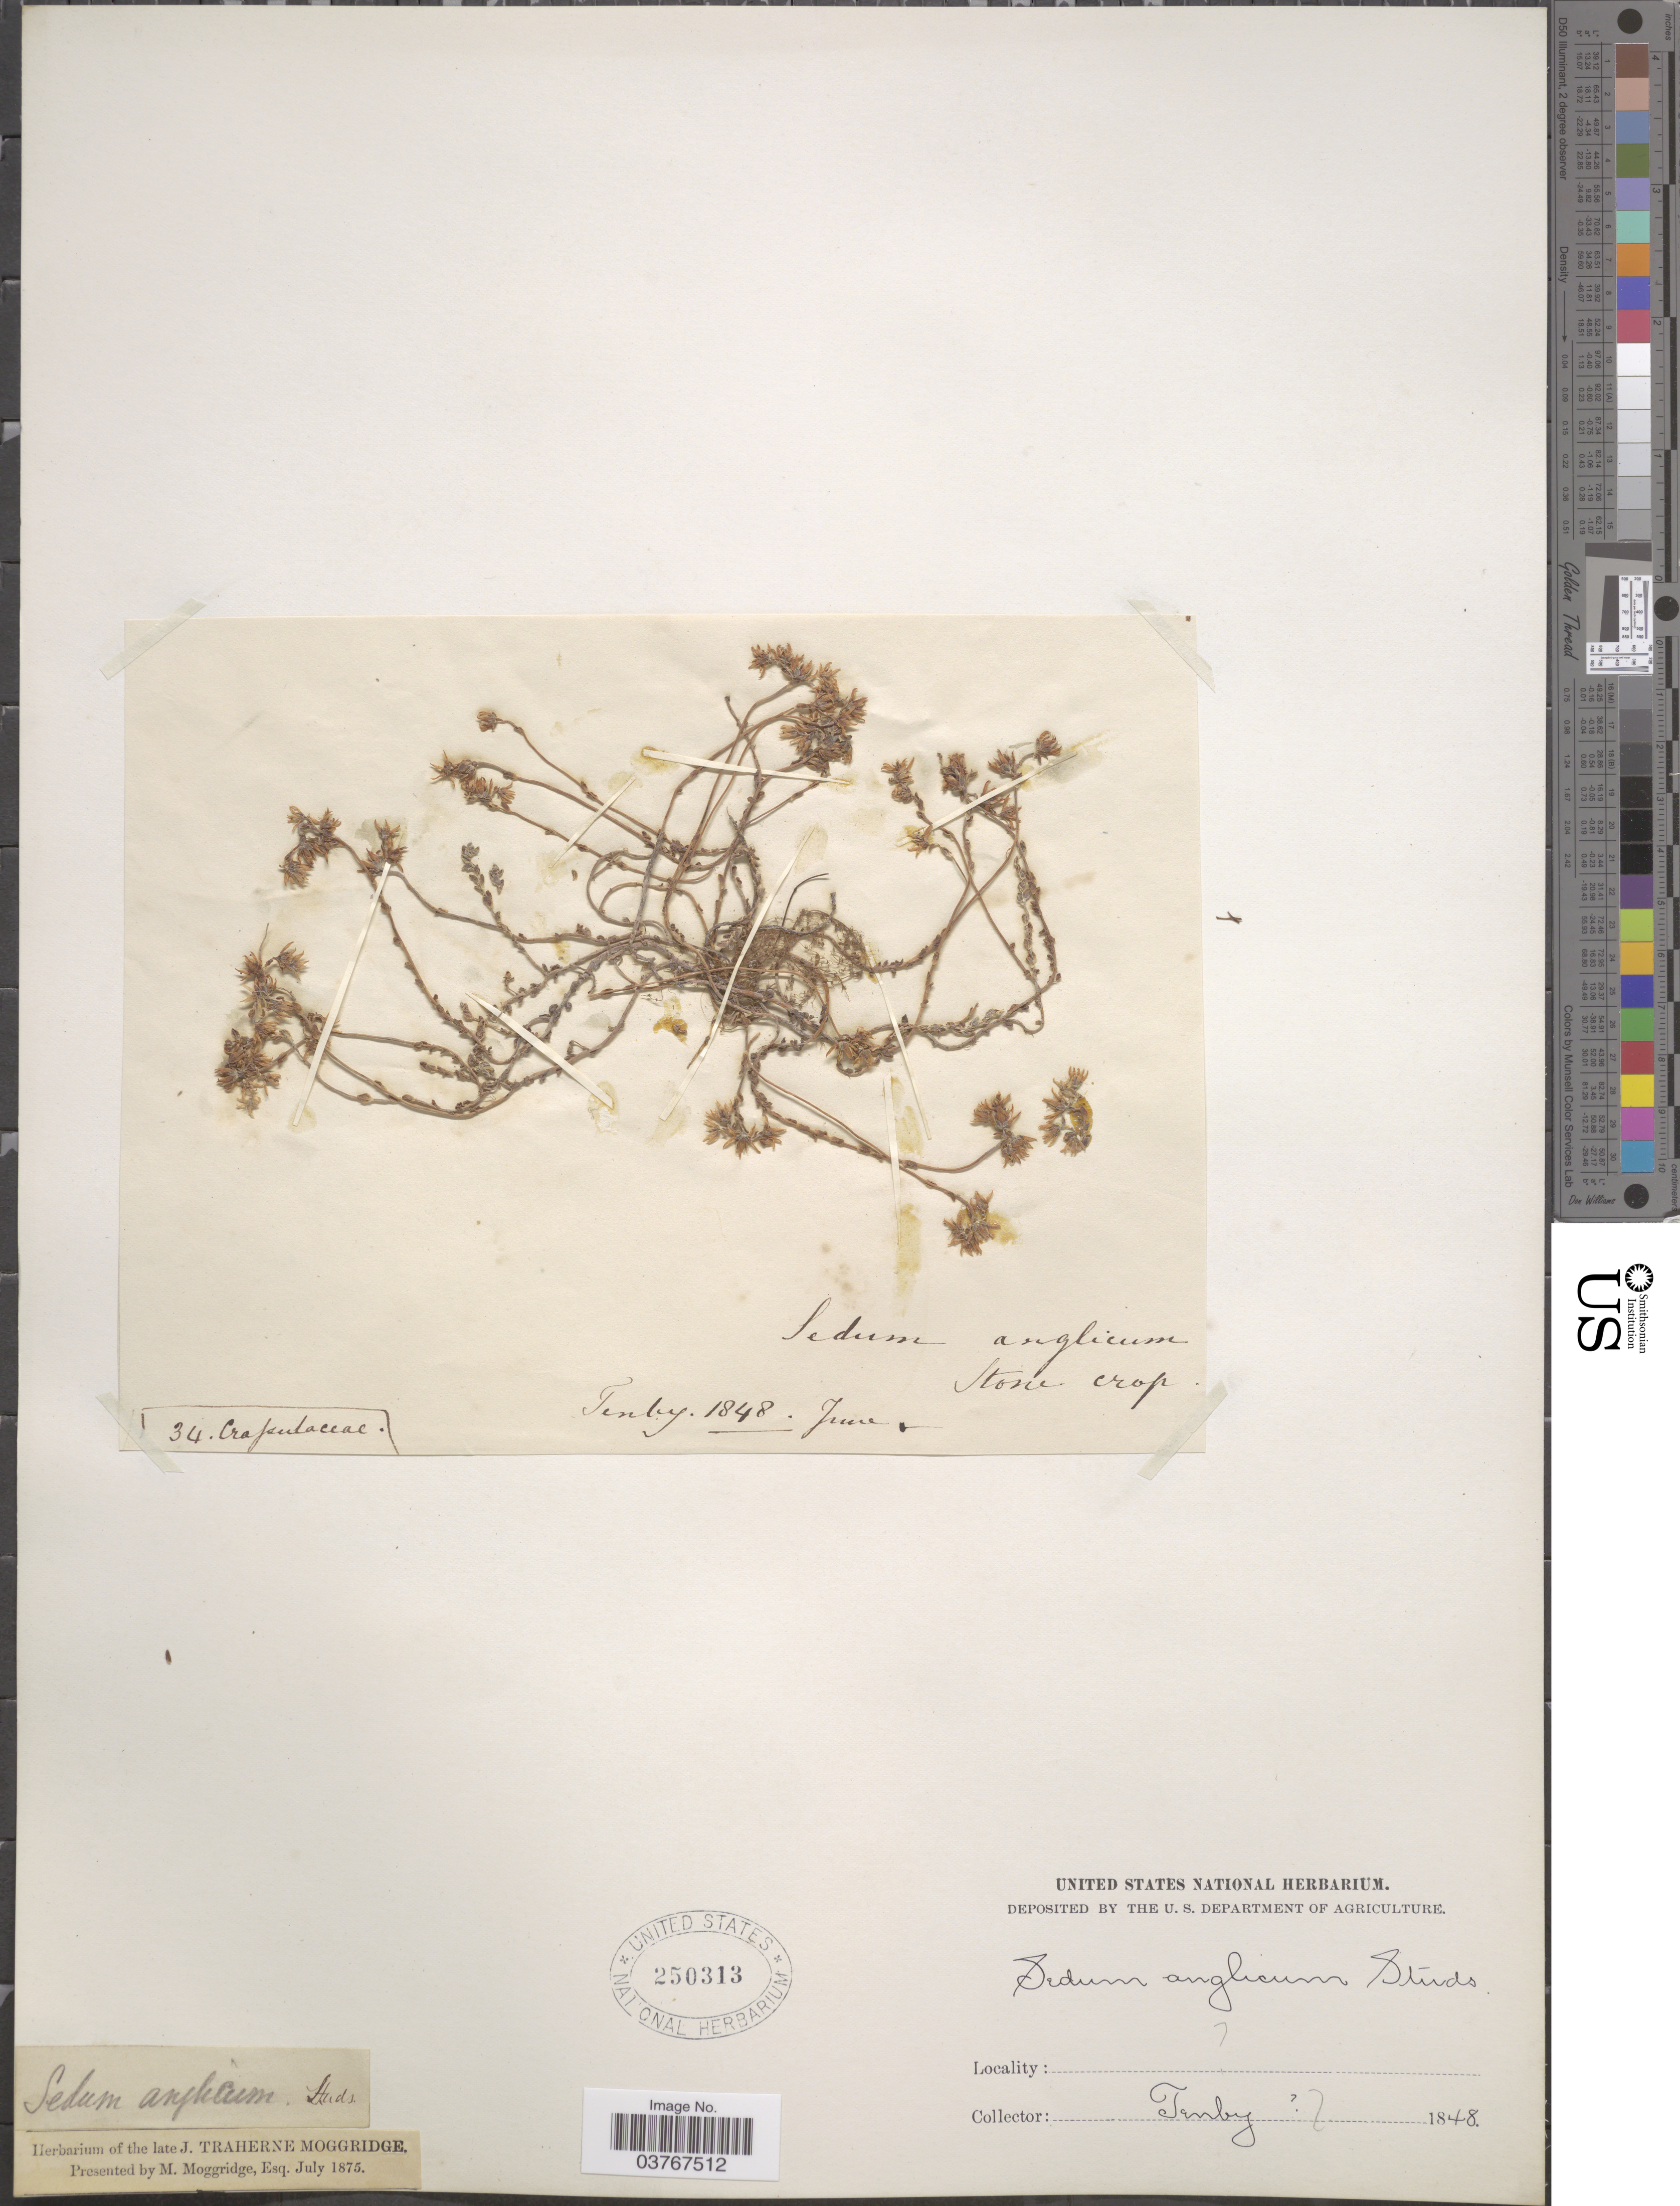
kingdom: Plantae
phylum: Tracheophyta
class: Magnoliopsida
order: Saxifragales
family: Crassulaceae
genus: Sedum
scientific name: Sedum anglicum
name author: Huds.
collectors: Tenby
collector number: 34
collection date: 1848-06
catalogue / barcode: US 250313